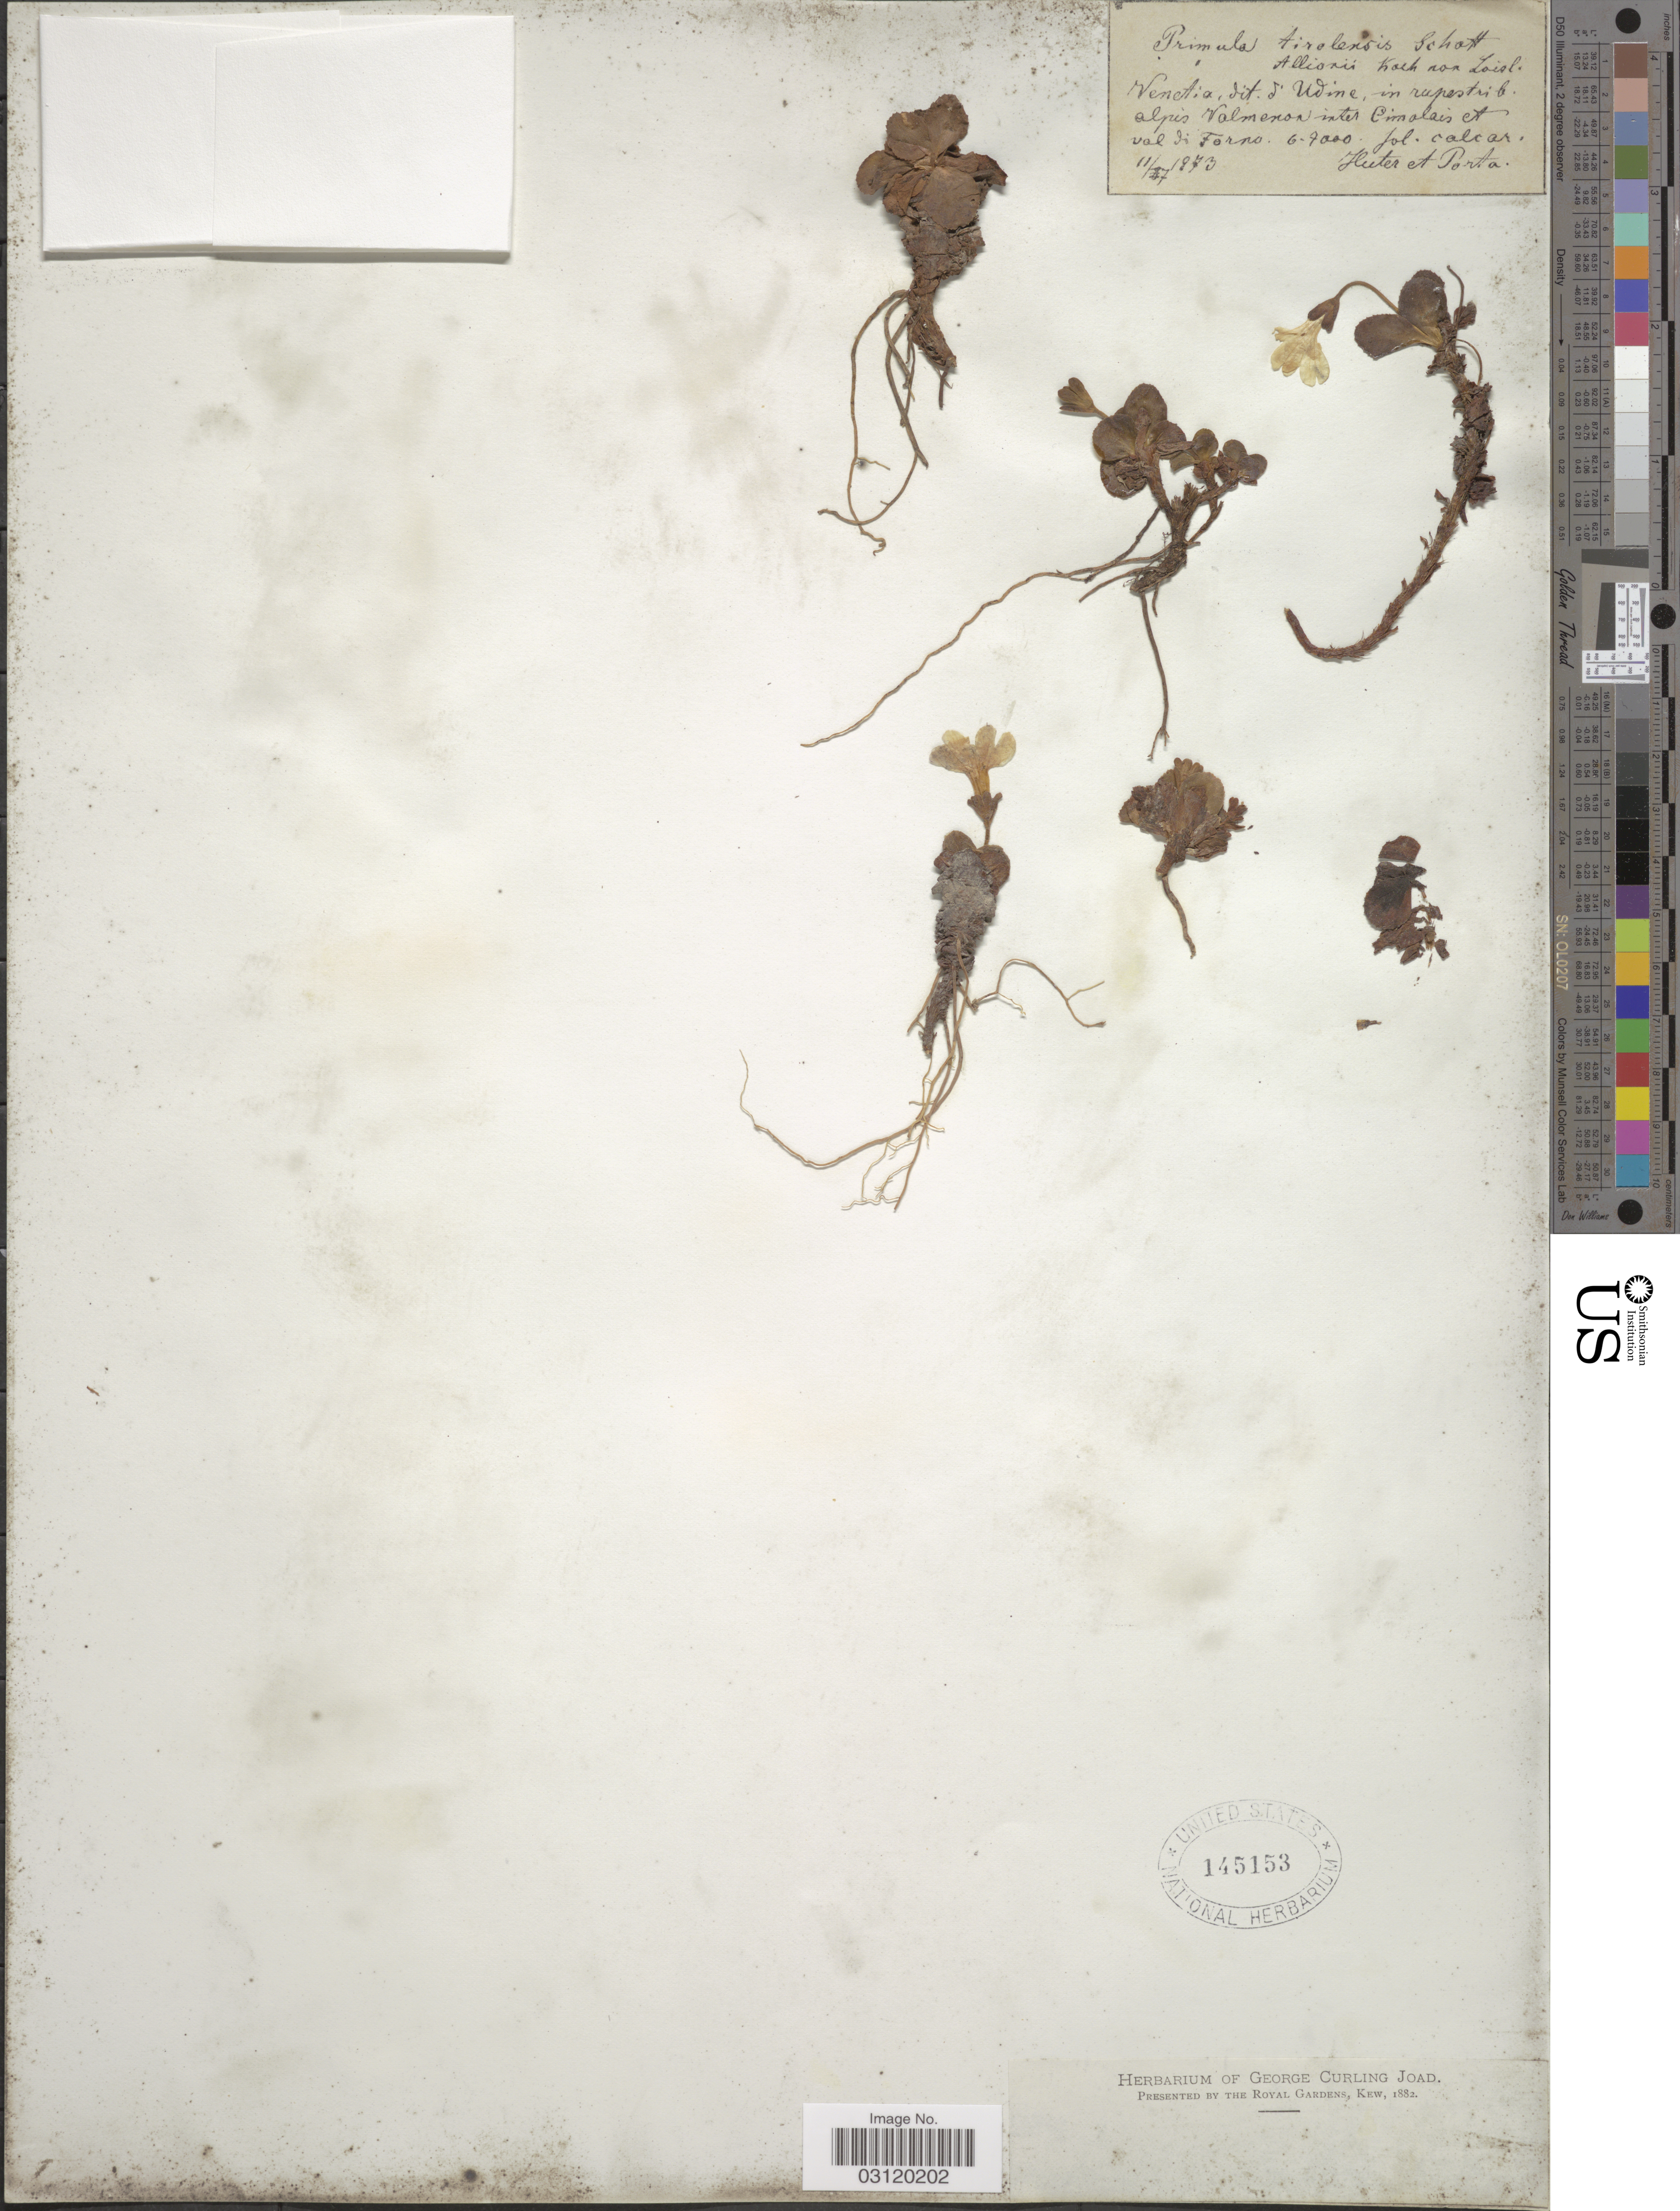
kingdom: Plantae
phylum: Tracheophyta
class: Magnoliopsida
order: Ericales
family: Primulaceae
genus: Primula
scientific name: Primula tyrolensis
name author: Schott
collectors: -. Huter & -- Porta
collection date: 1873-07-11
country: Italy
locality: Venetia dit. d; Udine, in rupestrib. alpis Valmeron [interpreted] inter Cimalais et val di Forno.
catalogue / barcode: US 145153